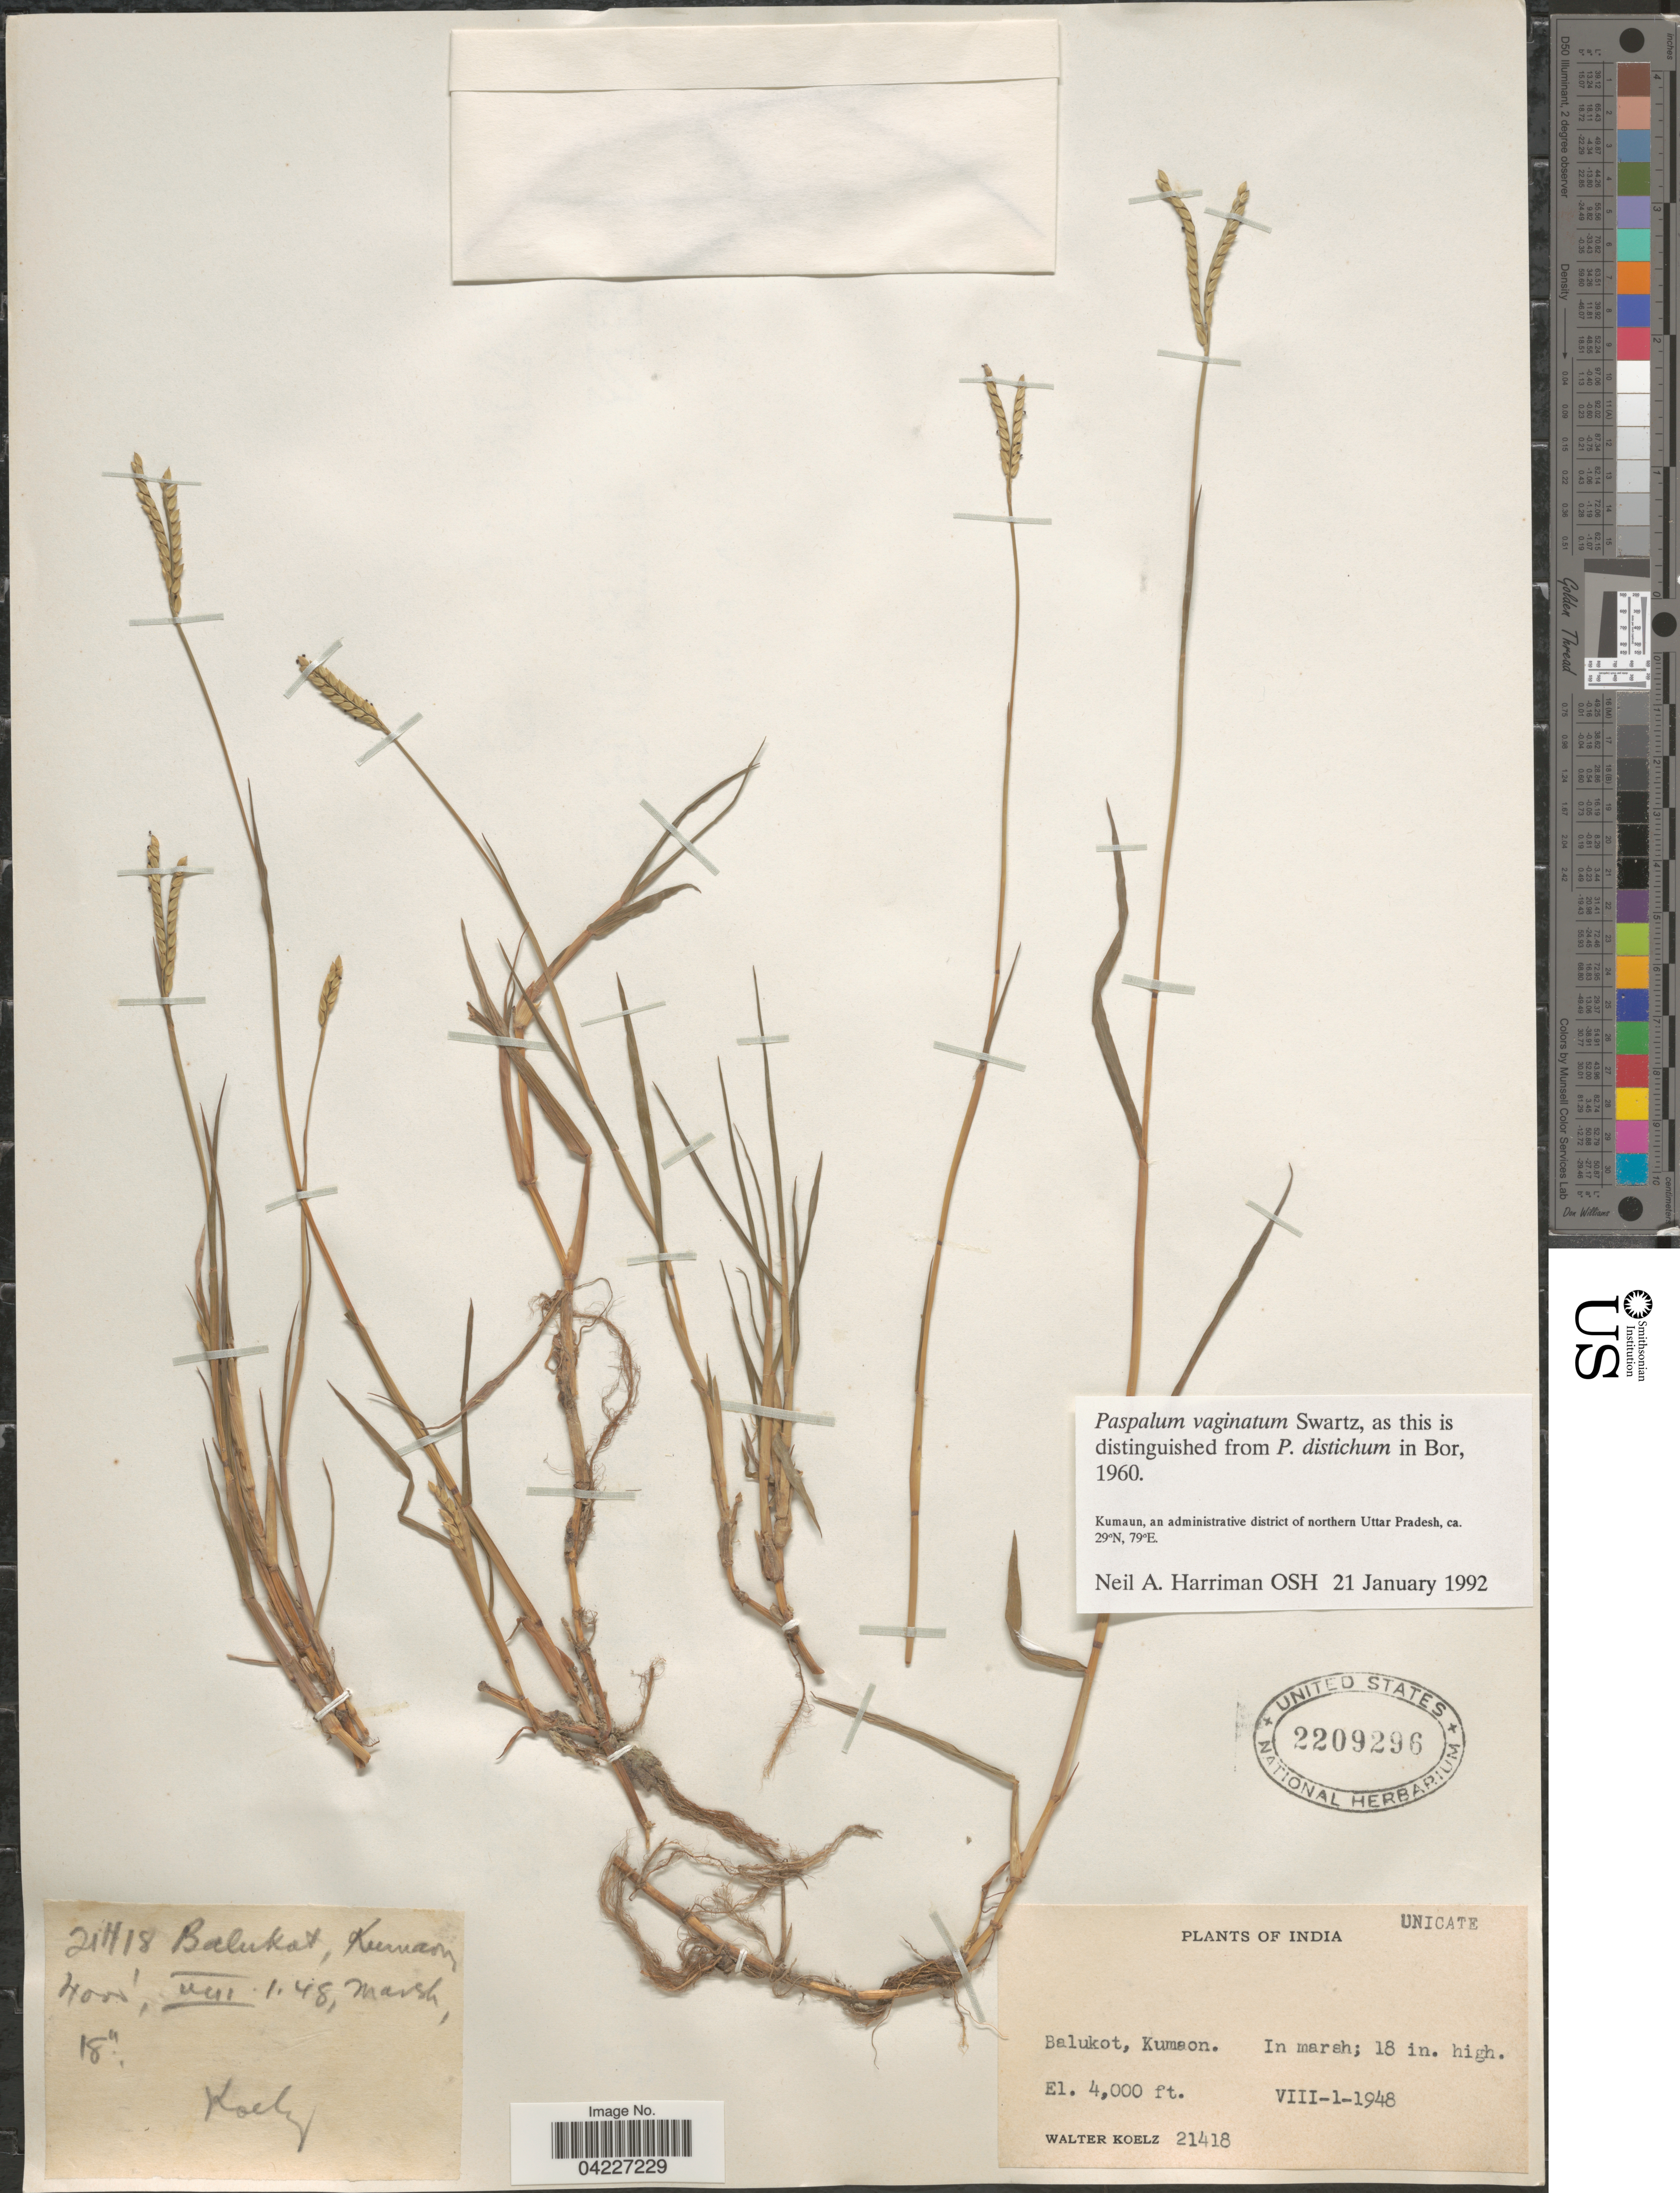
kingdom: Plantae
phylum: Tracheophyta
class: Liliopsida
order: Poales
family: Poaceae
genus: Paspalum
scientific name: Paspalum distichum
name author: L.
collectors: W. N. Koelz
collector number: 21418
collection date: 1948-08-01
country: India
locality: Balukot, Kumaon.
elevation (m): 1219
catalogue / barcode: US 2209296